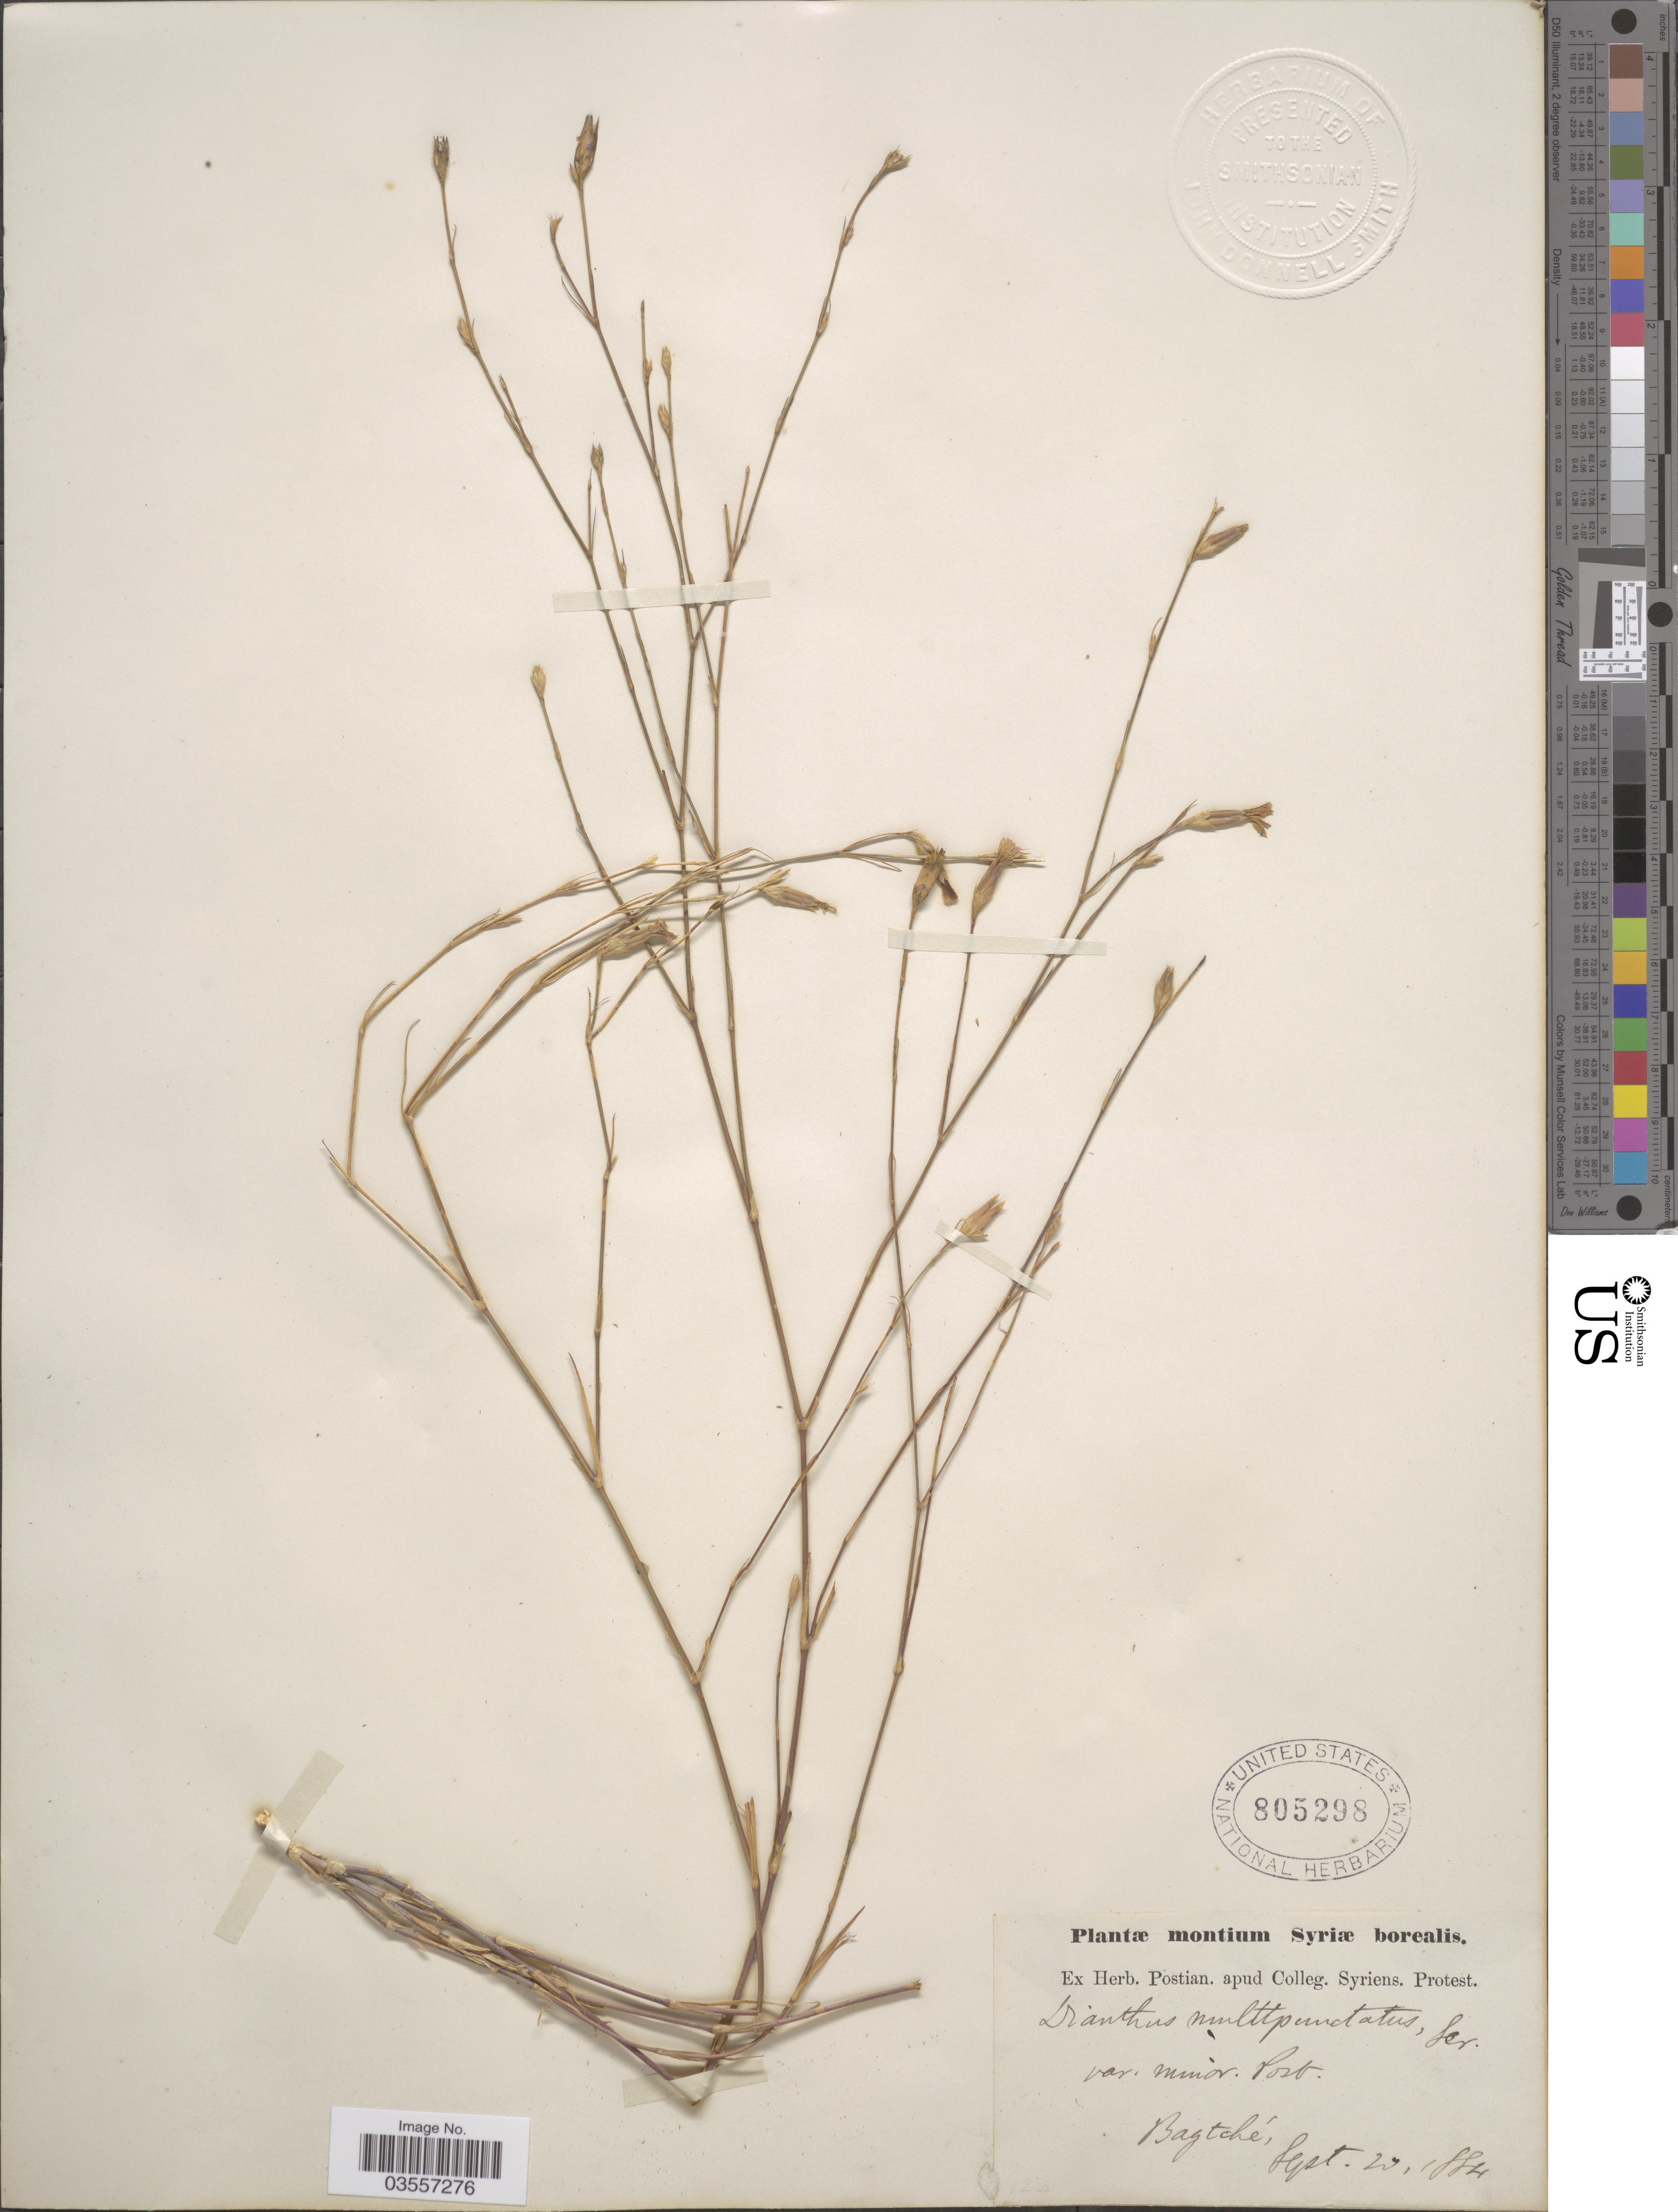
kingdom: Plantae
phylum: Tracheophyta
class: Magnoliopsida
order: Caryophyllales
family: Caryophyllaceae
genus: Dianthus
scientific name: Dianthus multipunctatus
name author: Ser.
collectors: ex herb. Postian. apud Colleg. Syriens. Protest. USE "Fannie P. A. Shepard" (10308853) AS PRIMARY COLLECTOR INSTEAD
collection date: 1884-09-20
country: Syria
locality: Montium Syriæ borealis. Bagtché.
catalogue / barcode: US 805298